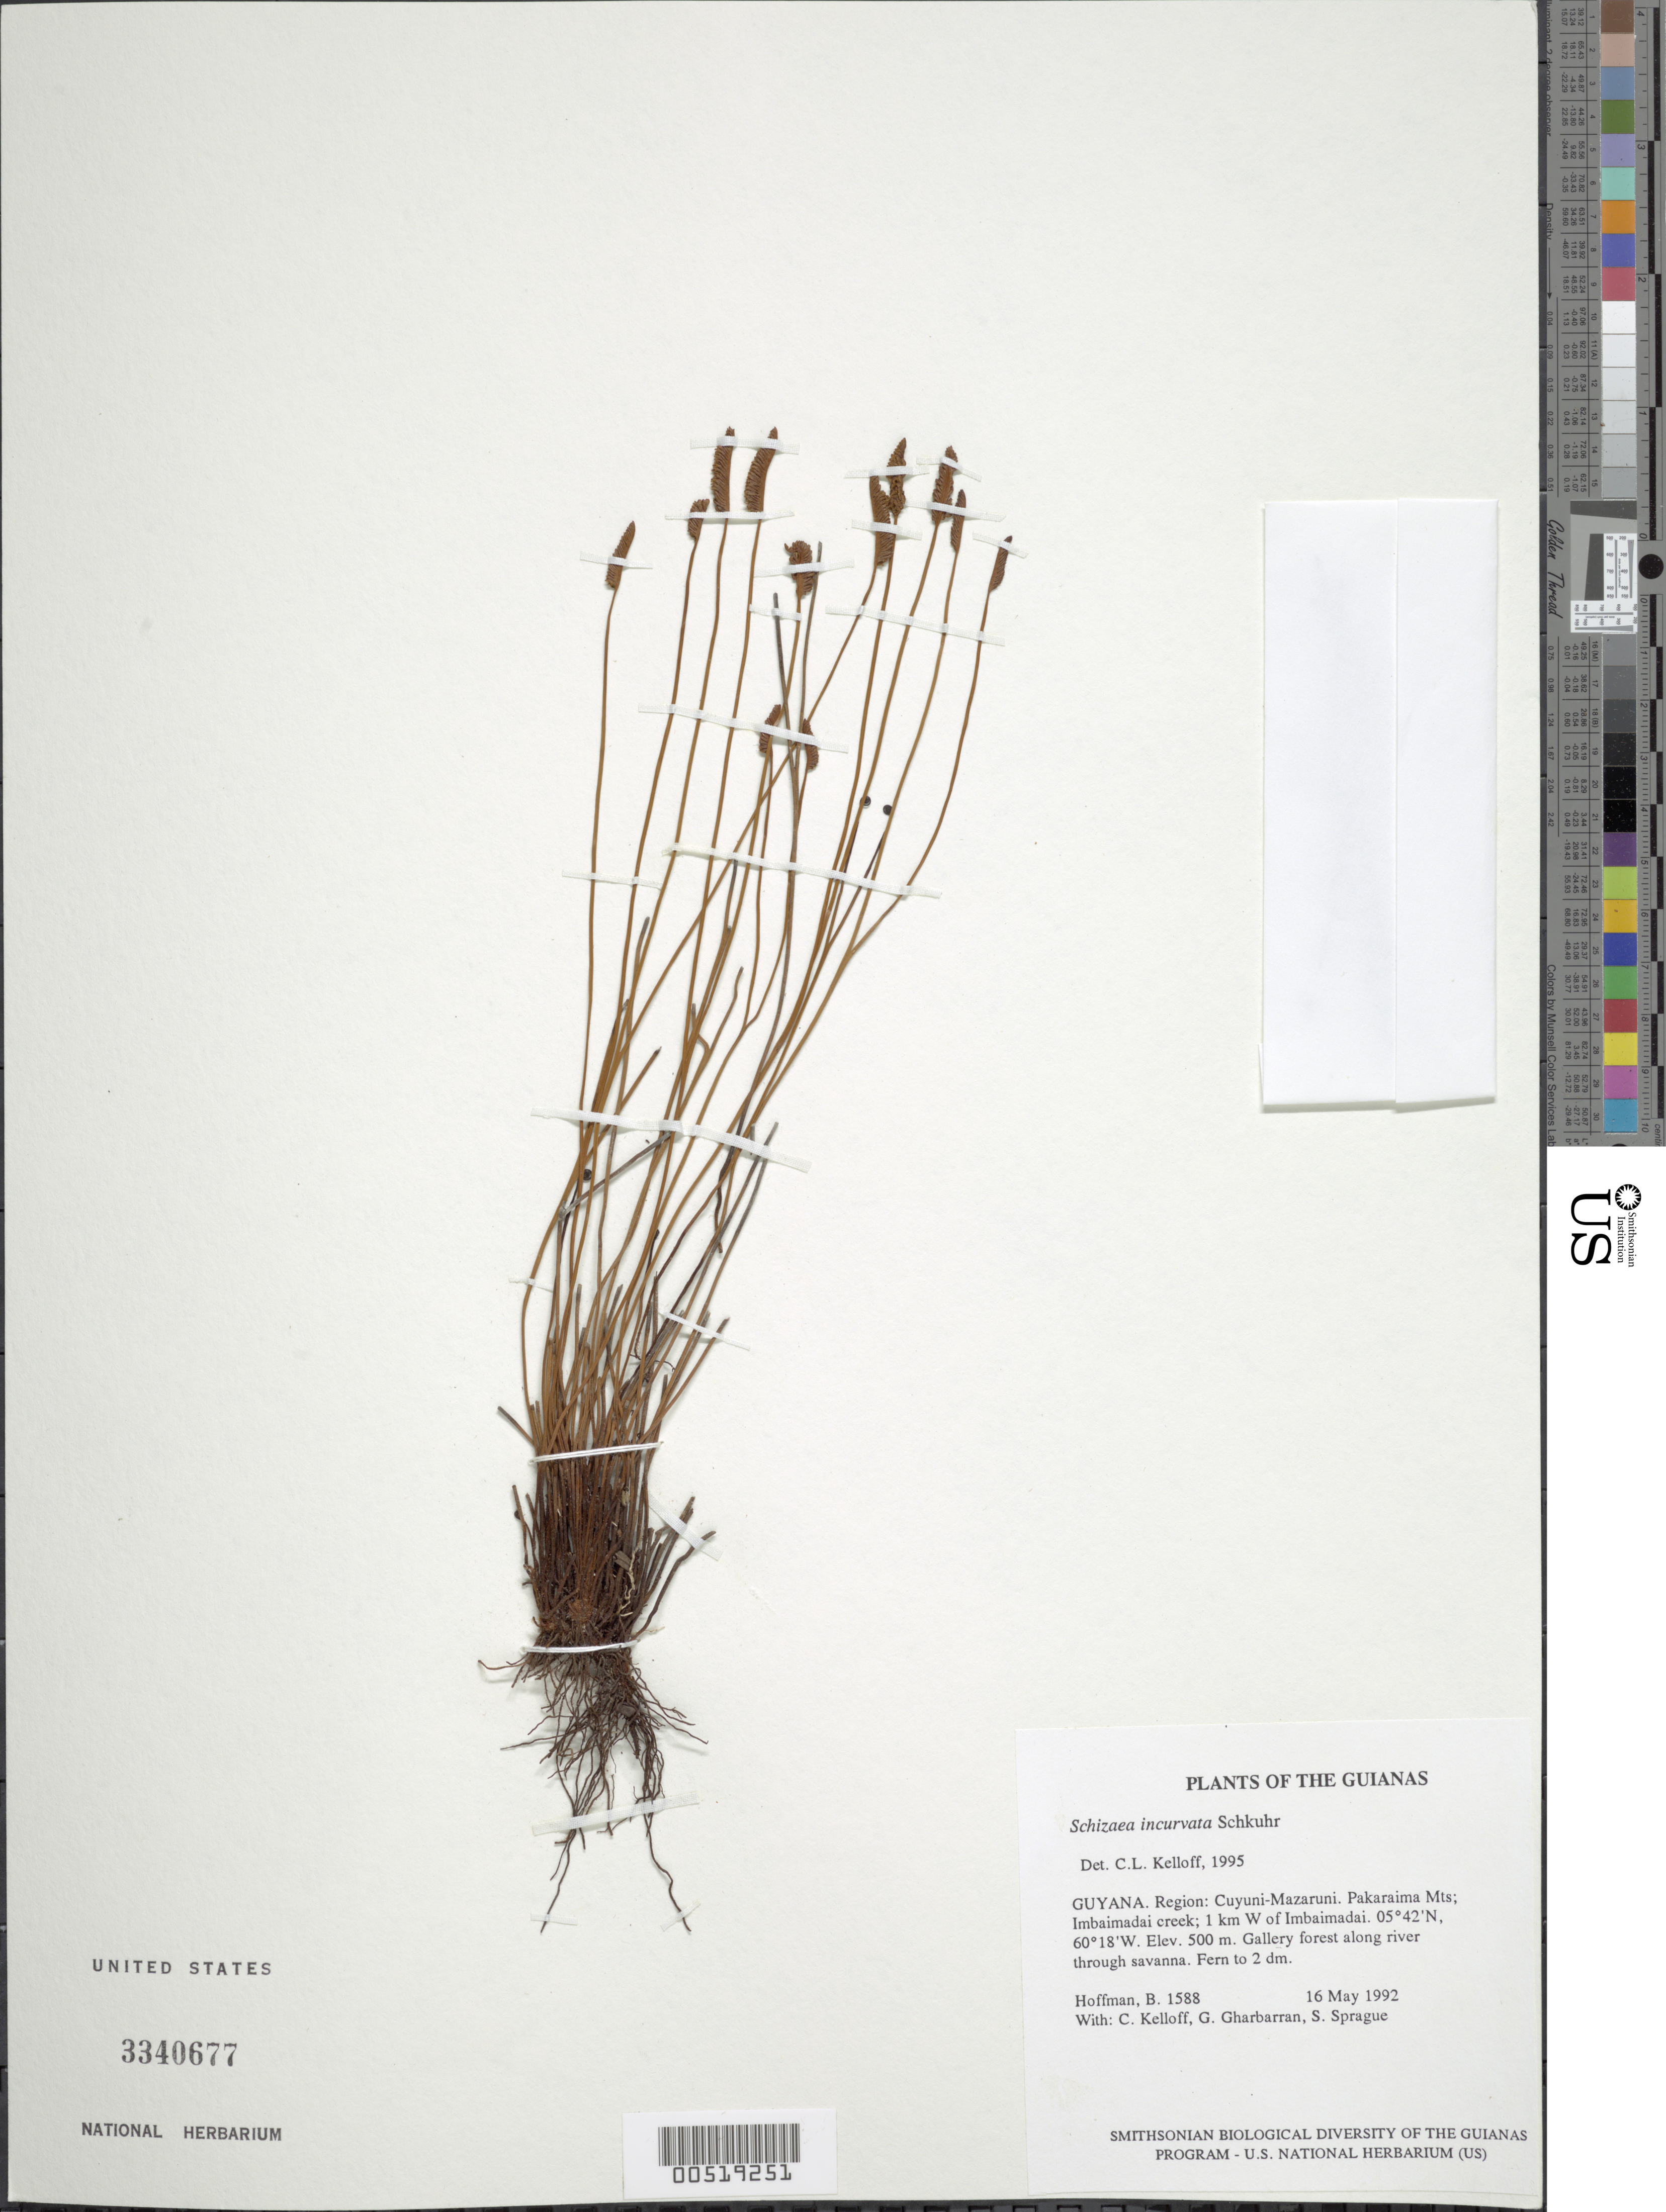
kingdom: Plantae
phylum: Tracheophyta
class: Polypodiopsida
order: Schizaeales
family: Schizaeaceae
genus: Schizaea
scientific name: Schizaea incurvata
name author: Schkuhr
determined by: Kelloff, Carol L., (US), Smithsonian Institution - National Museum of Natural History (UNITED STATES)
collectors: B. Hoffman, C. L. Kelloff, G. Gharbarran & S. Sprague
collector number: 1588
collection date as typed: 16 May 1992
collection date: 1992-05-16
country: Guyana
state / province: Cuyuni-Mazaruni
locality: Pakaraima Mts; Imbaimadai Creek; 1 km W of Imbaimadai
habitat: Gallery forest along river through savanna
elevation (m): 500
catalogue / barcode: US 3340677